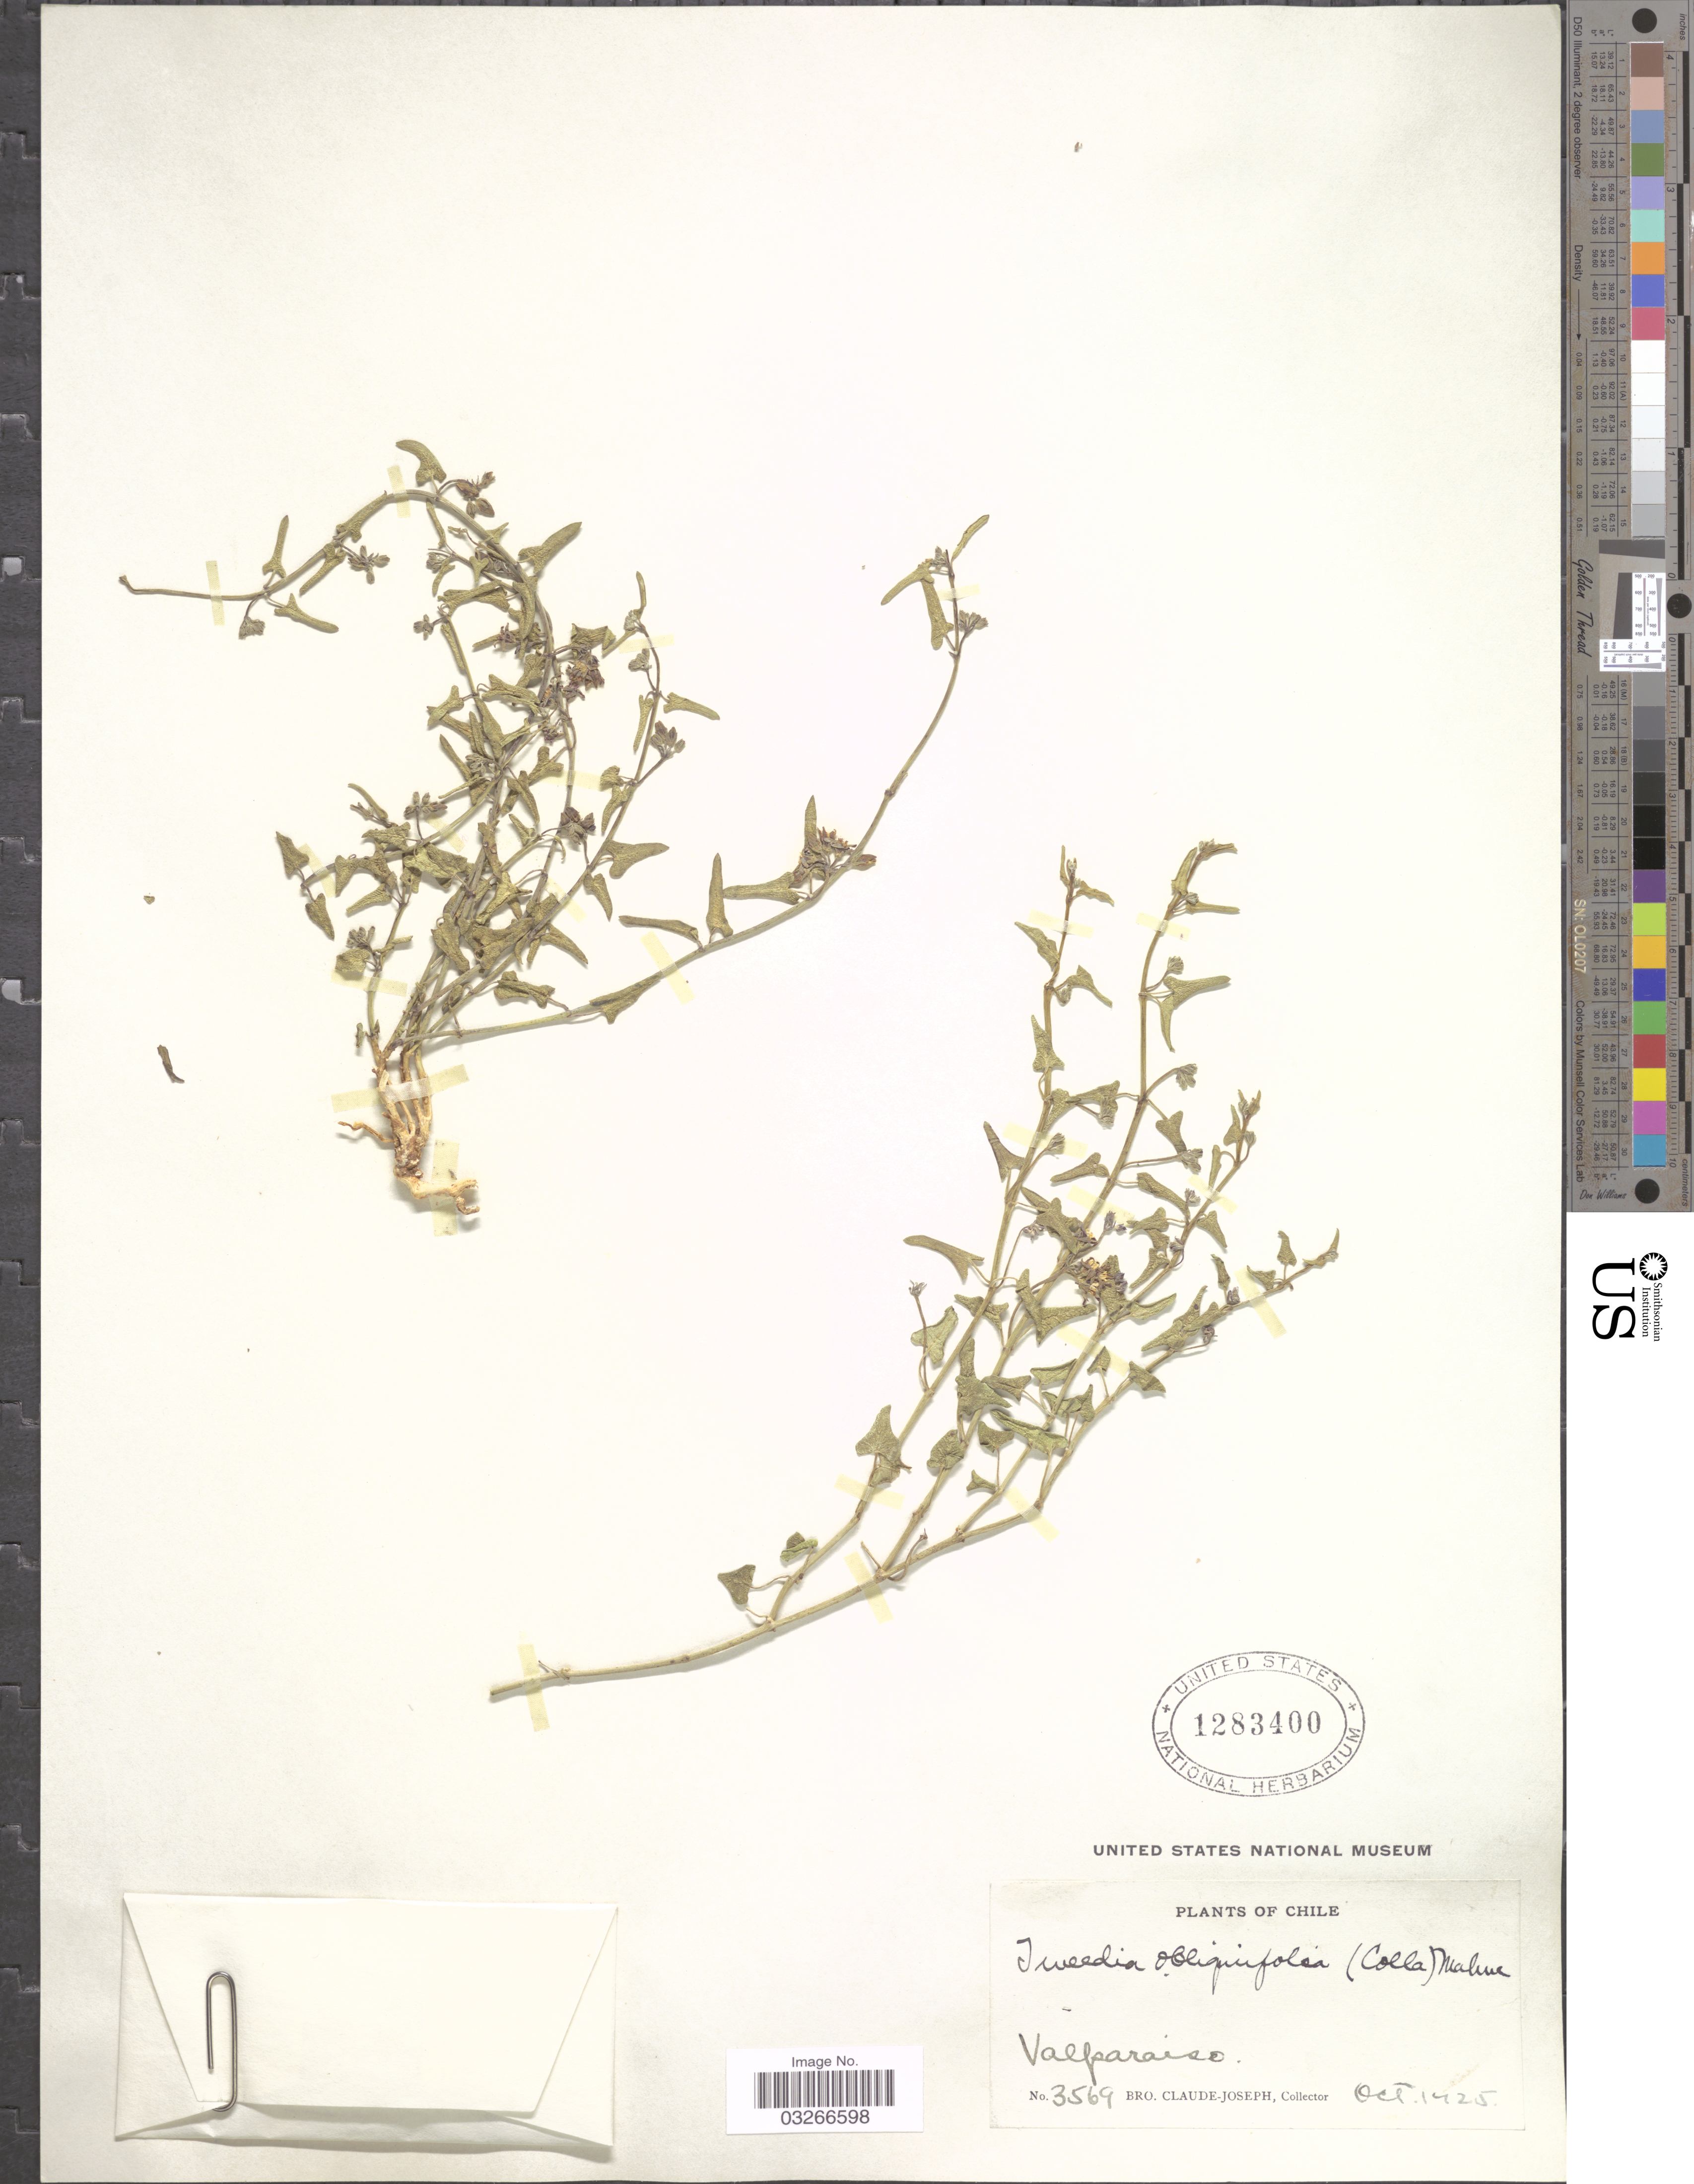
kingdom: Plantae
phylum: Tracheophyta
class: Magnoliopsida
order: Gentianales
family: Apocynaceae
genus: Tweedia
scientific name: Tweedia obliquifolia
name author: (Colla) Malme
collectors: Bro. Claude-Joseph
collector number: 3569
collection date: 1925-10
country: Chile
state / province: Valparaíso (V)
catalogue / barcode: US 1283400